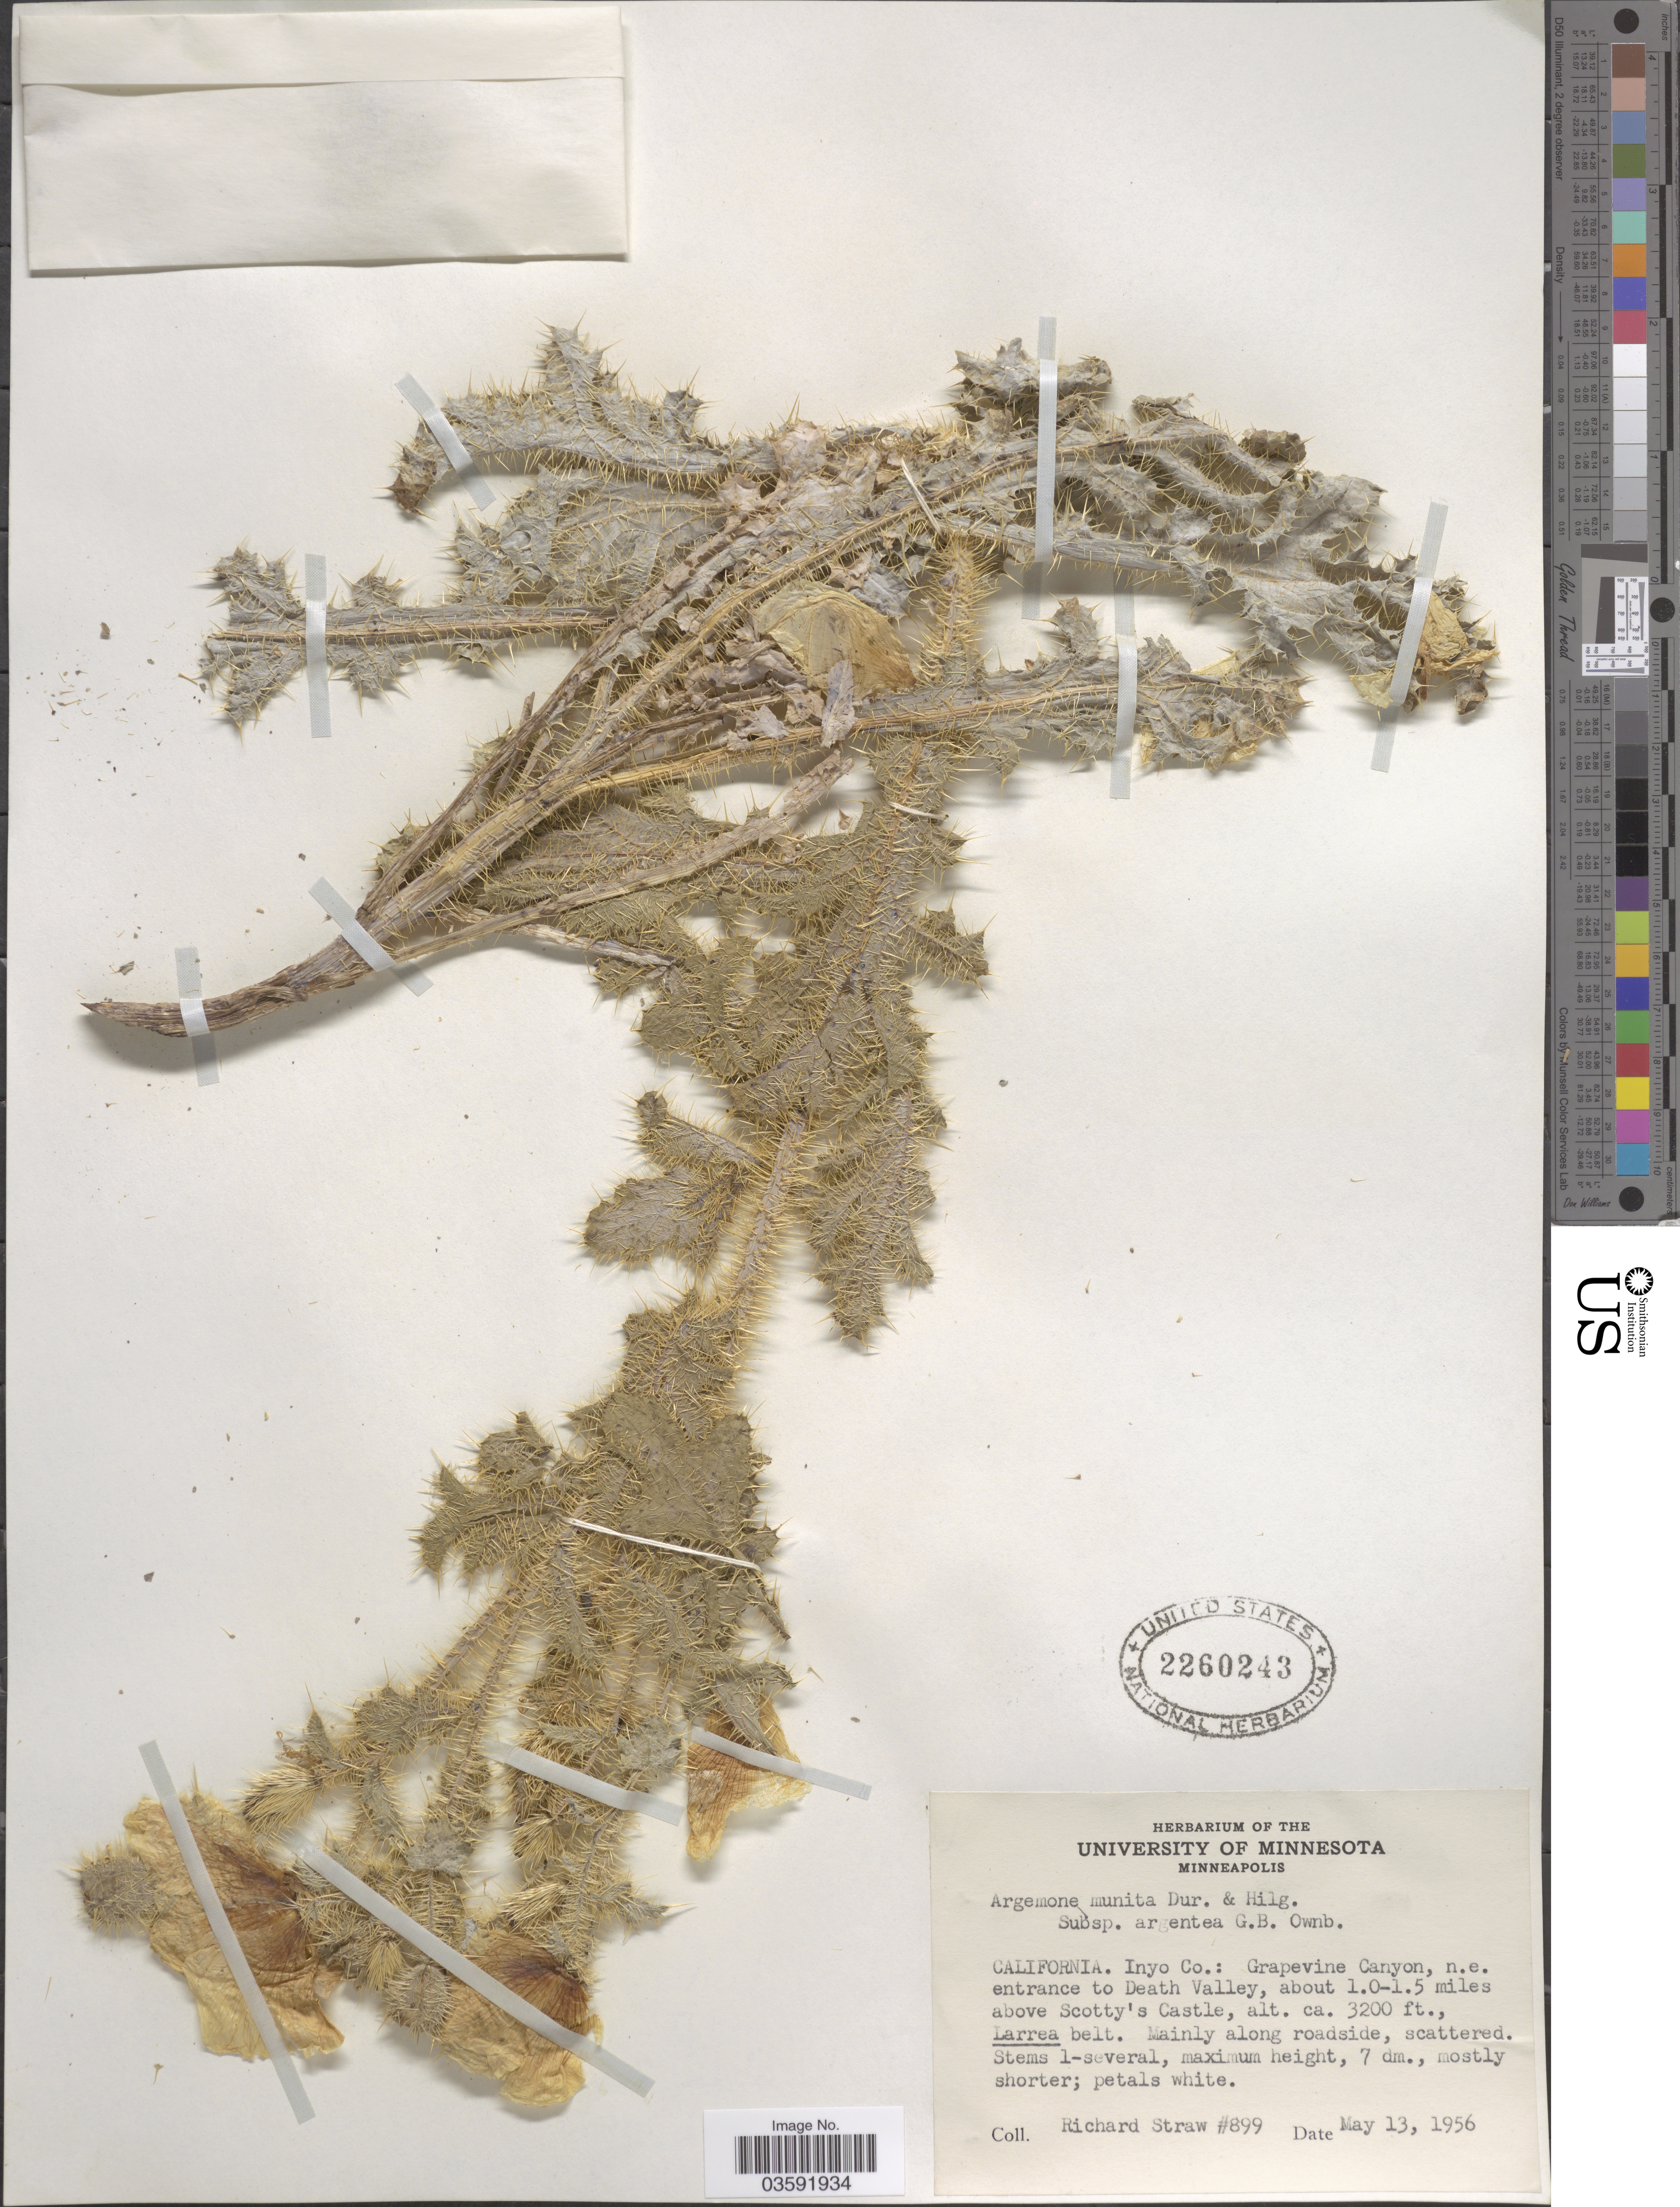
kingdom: Plantae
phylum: Tracheophyta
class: Magnoliopsida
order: Ranunculales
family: Papaveraceae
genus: Argemone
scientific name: Argemone munita subsp. argentea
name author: G.B. Ownbey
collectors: R. M. Straw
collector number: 899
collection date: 1956-05-13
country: United States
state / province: California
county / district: Inyo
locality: Inyo Co.: Grapevine Canyon, n.e. entrance to Death Valley, about 1.0-1.5 miles above Scotty's Castle.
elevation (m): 975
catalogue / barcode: US 2260243